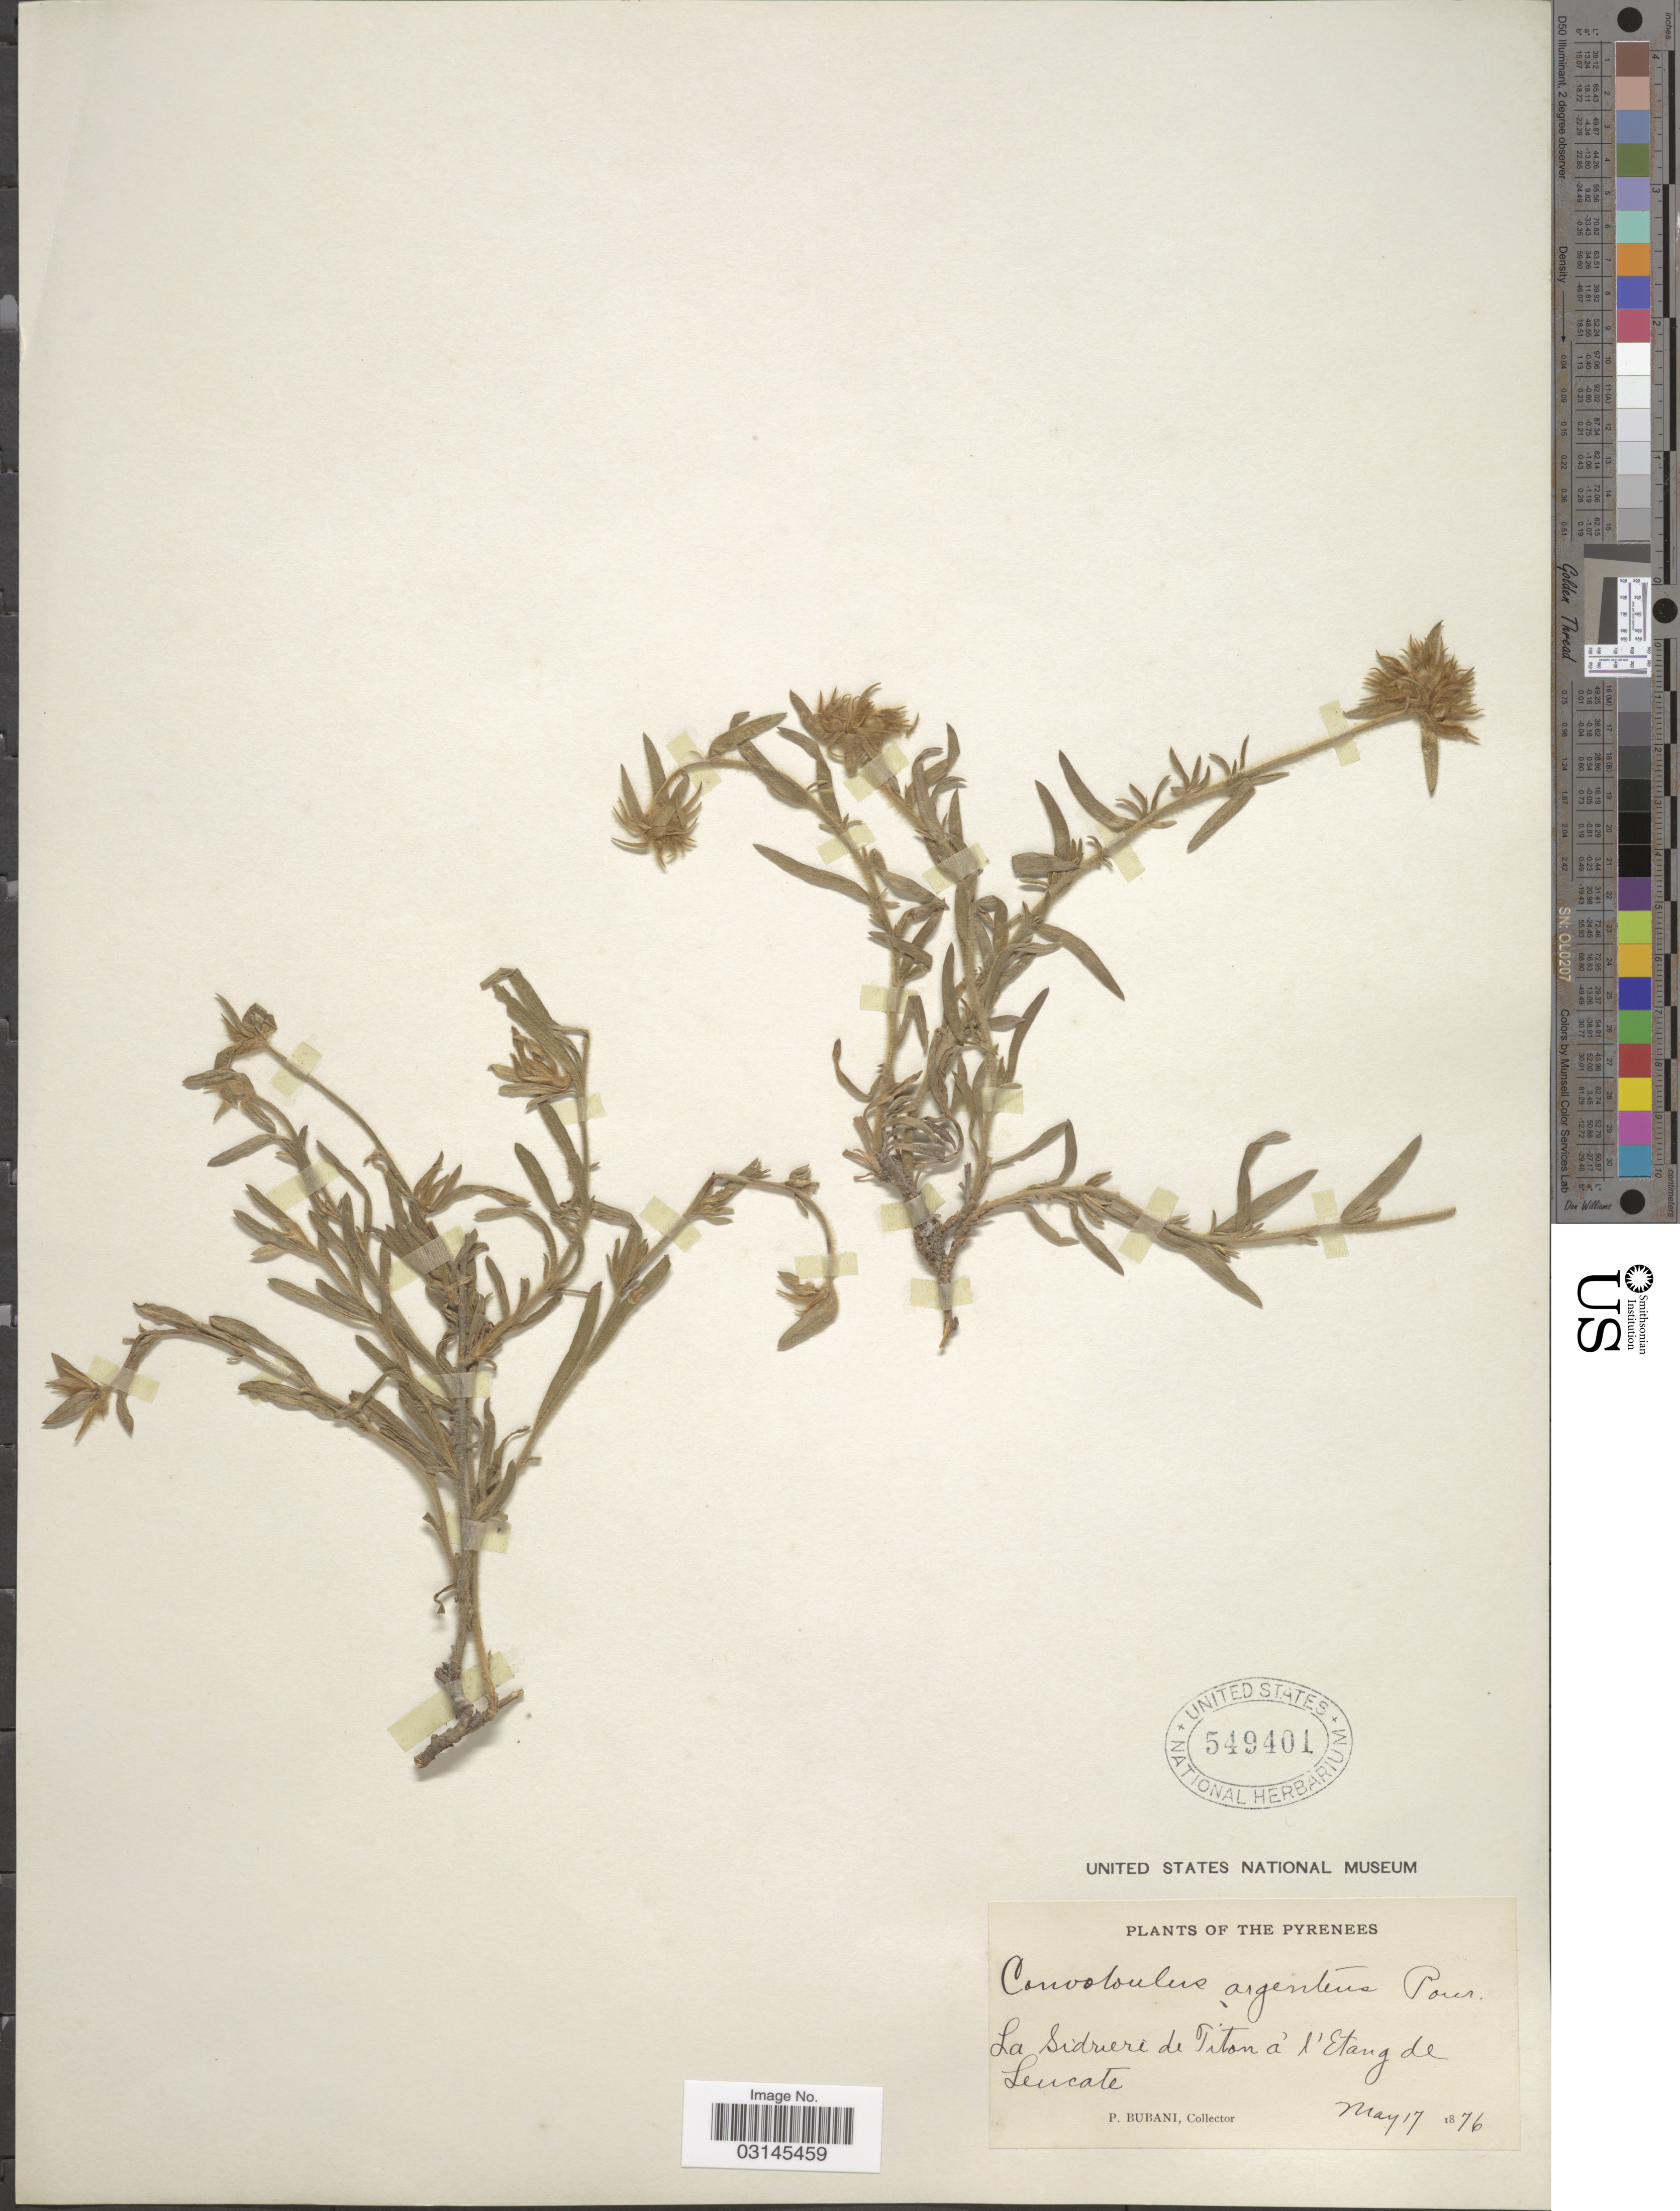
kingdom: Plantae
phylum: Tracheophyta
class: Magnoliopsida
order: Solanales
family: Convolvulaceae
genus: Convolvulus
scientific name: Convolvulus argenteus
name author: Roxb.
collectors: P. Bubani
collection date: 1876-05-17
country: France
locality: The Pyrenees. La Sidriere de Titon à l'Etang de Leucate.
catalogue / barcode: US 549401